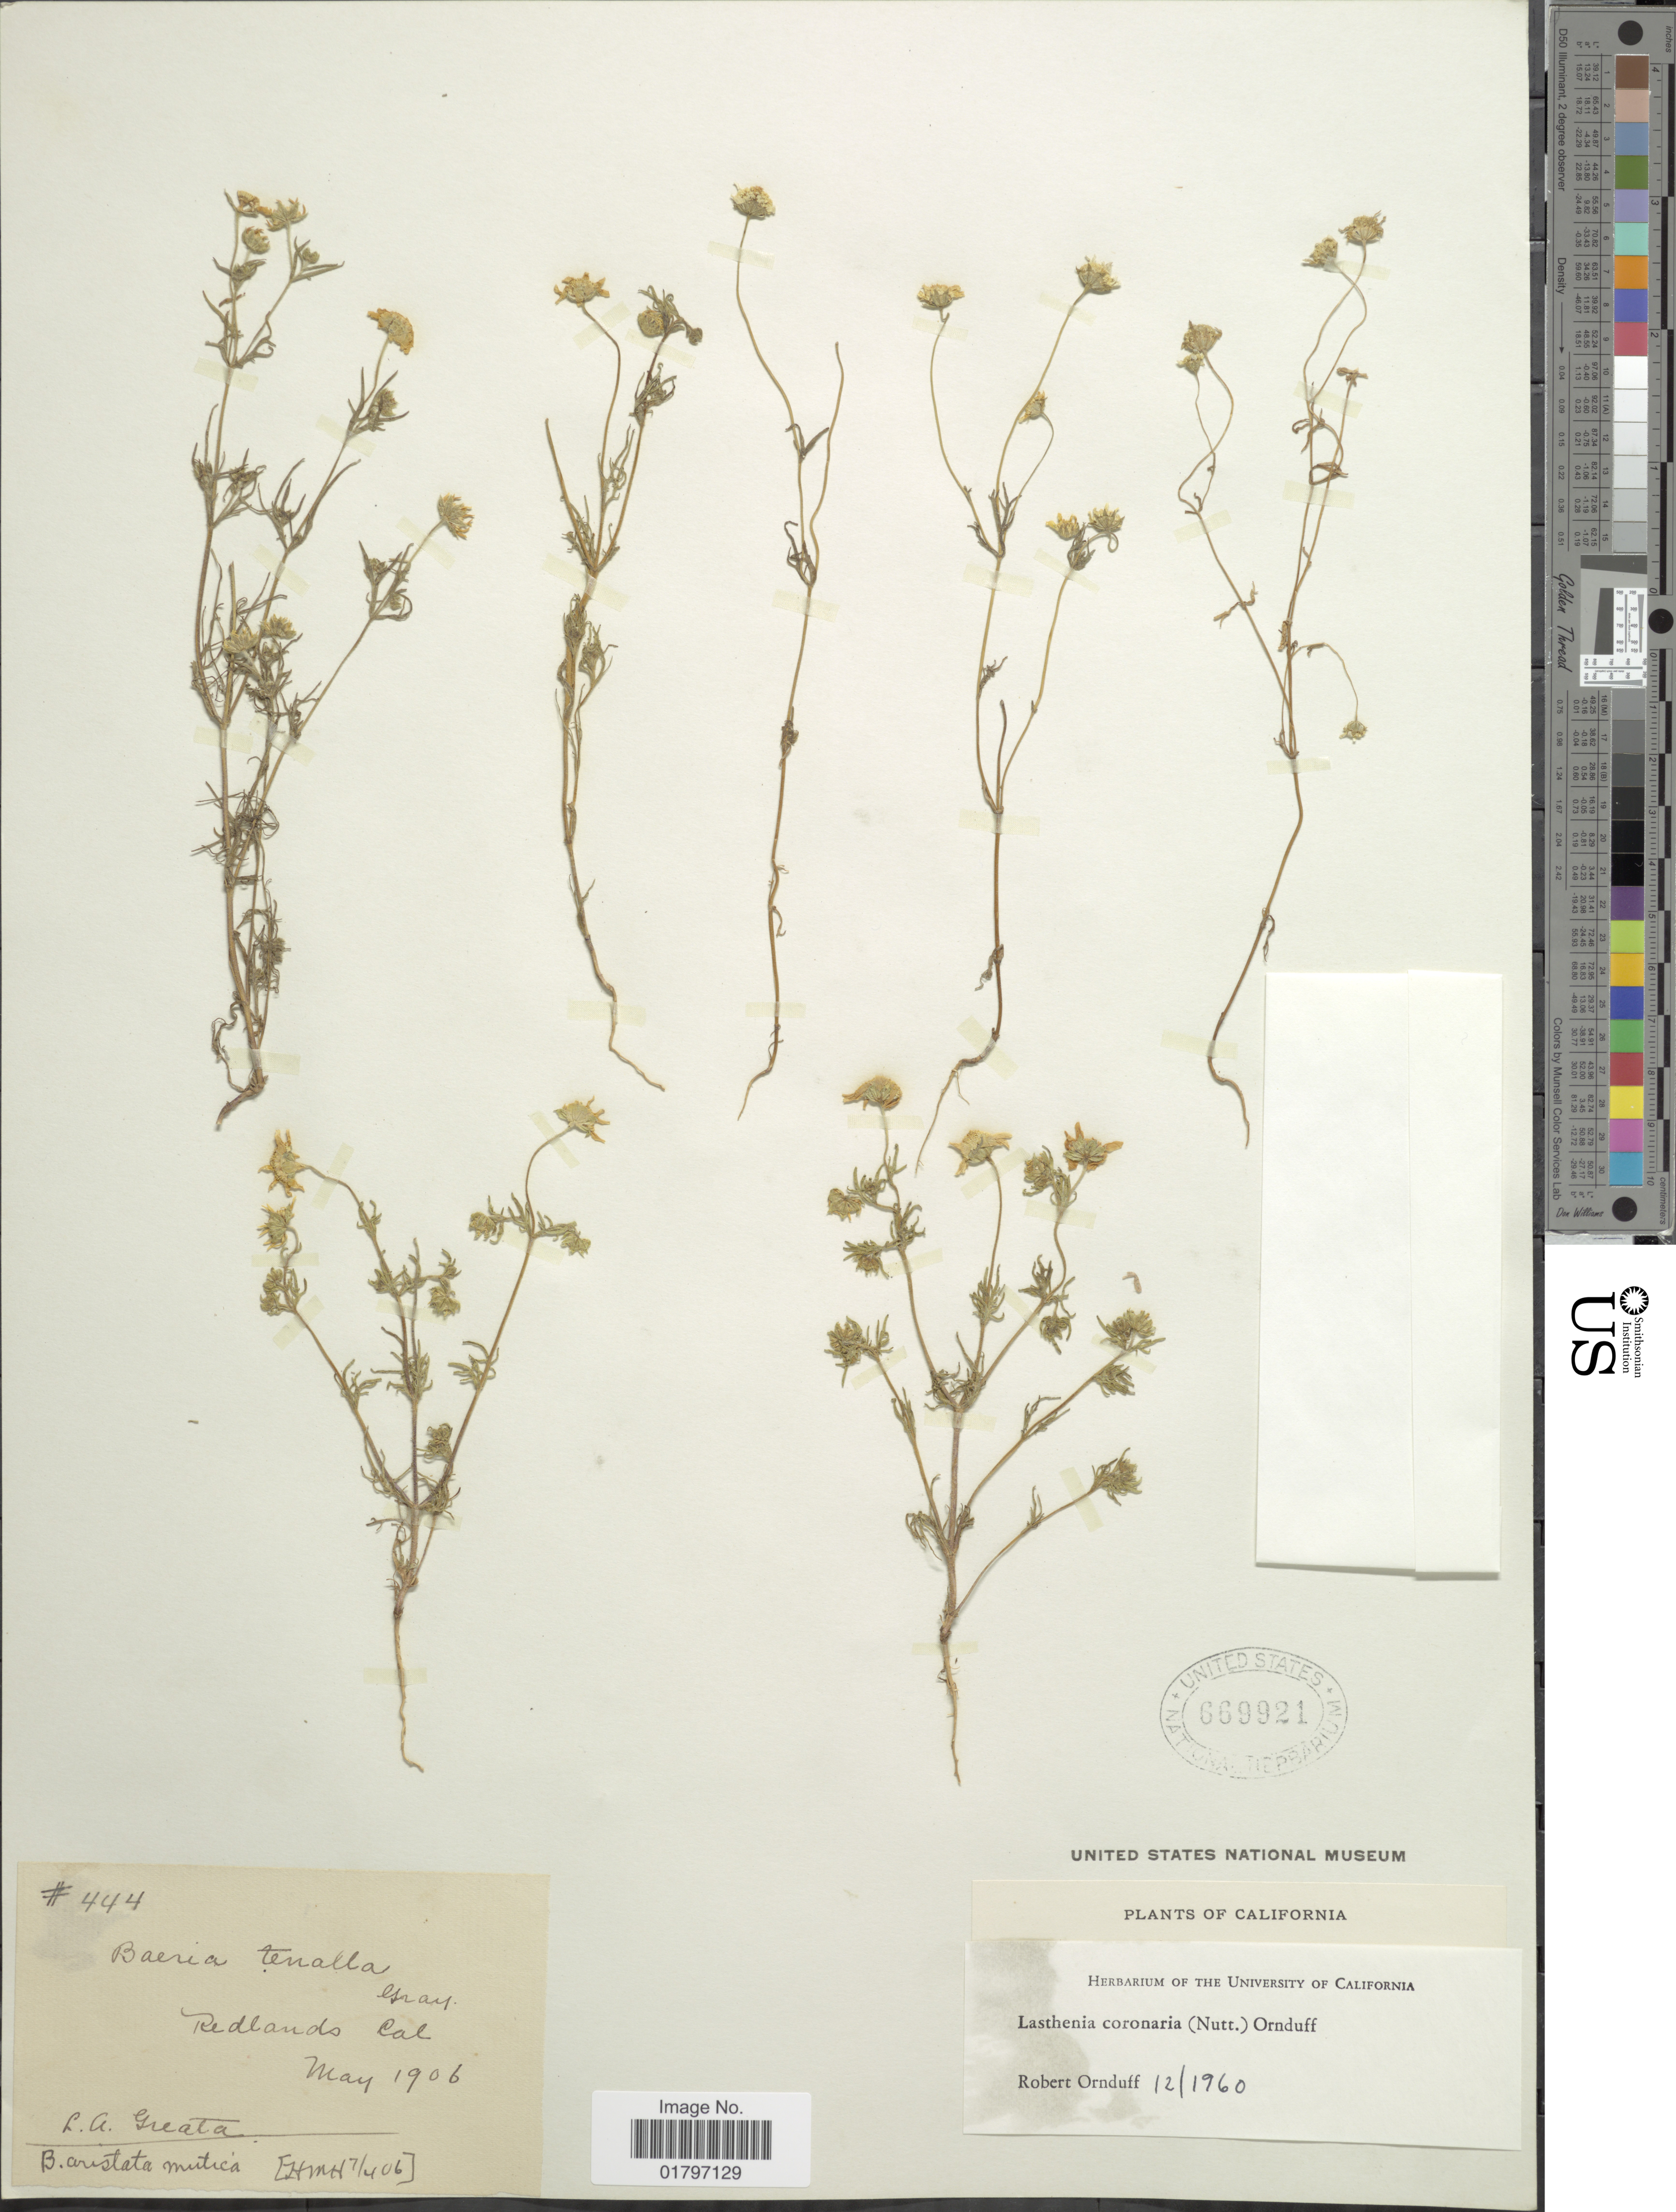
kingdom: Plantae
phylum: Tracheophyta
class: Magnoliopsida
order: Asterales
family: Asteraceae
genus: Lasthenia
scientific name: Lasthenia coronaria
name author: (Nutt.) Ornduff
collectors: L. Greata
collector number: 444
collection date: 1906-05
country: United States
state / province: California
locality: Redlands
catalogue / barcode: US 669921